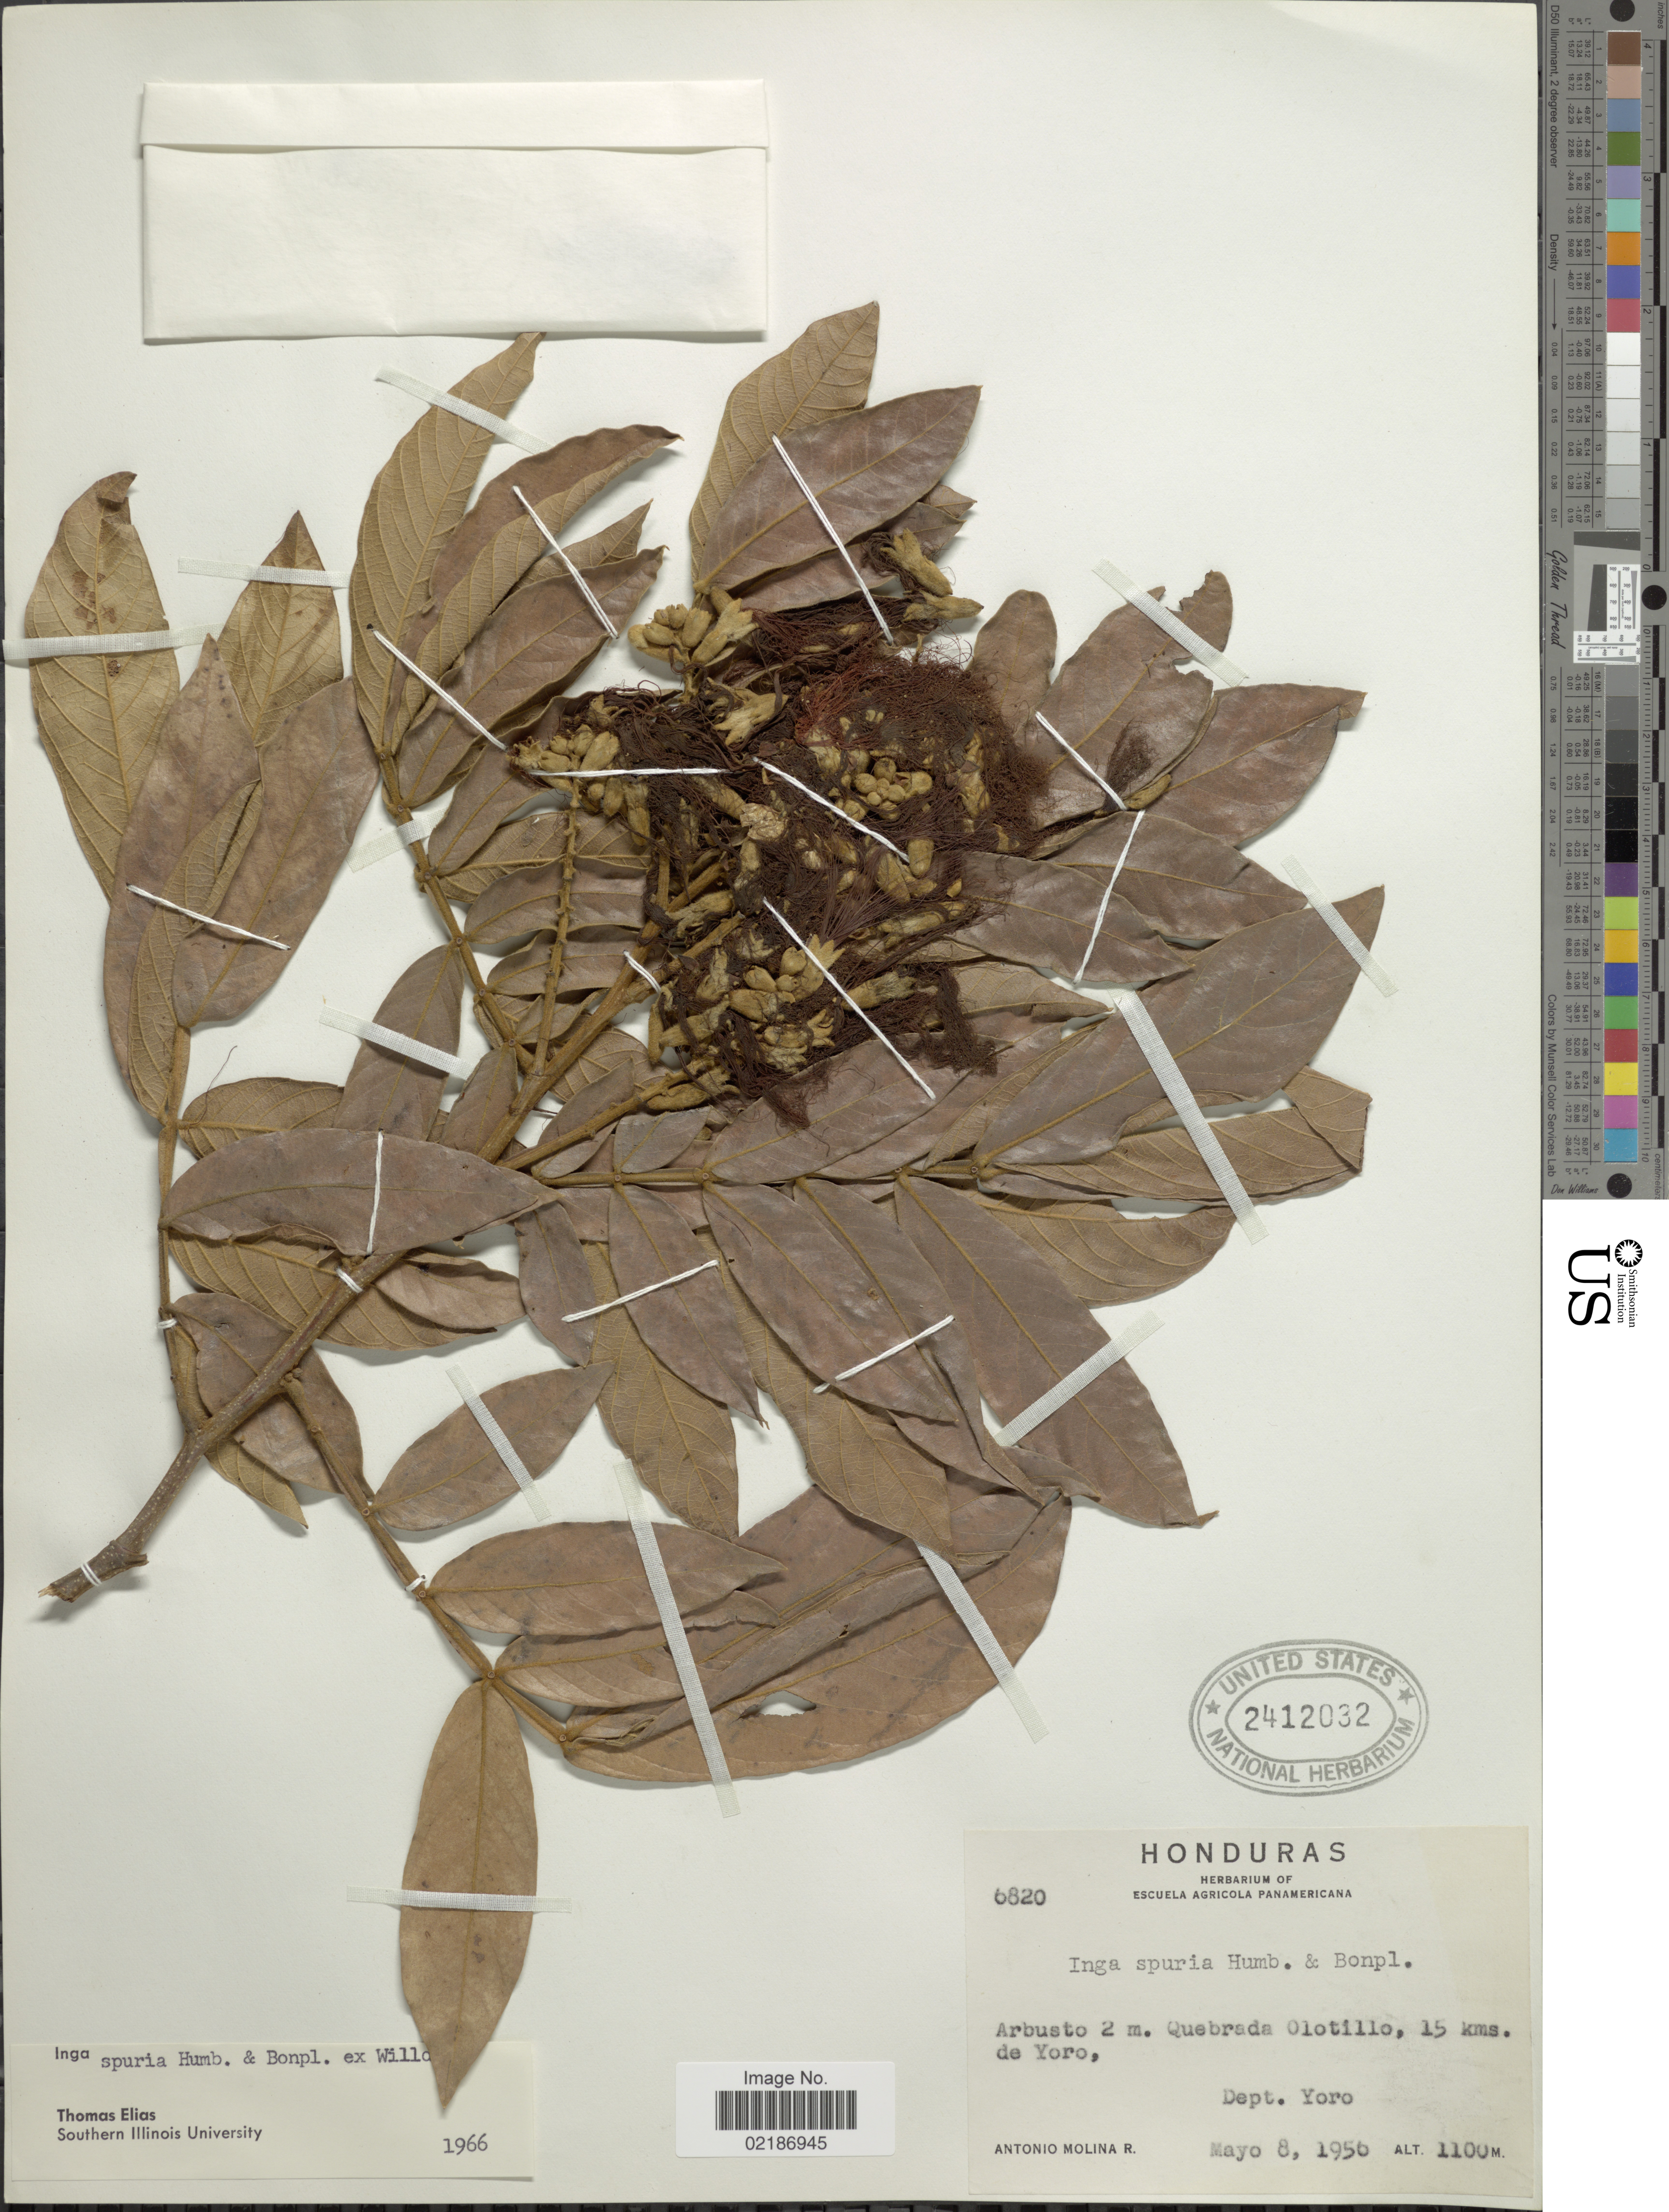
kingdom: Plantae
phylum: Tracheophyta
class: Magnoliopsida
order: Fabales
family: Fabaceae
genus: Inga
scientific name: Inga vera subsp. vera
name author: Willd.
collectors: A. Molina R.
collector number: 6820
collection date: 1956-05-08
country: Honduras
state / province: Yoro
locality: Quebrada Olotilo, 15 kms de Yoro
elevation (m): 1100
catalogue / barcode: US 2412032